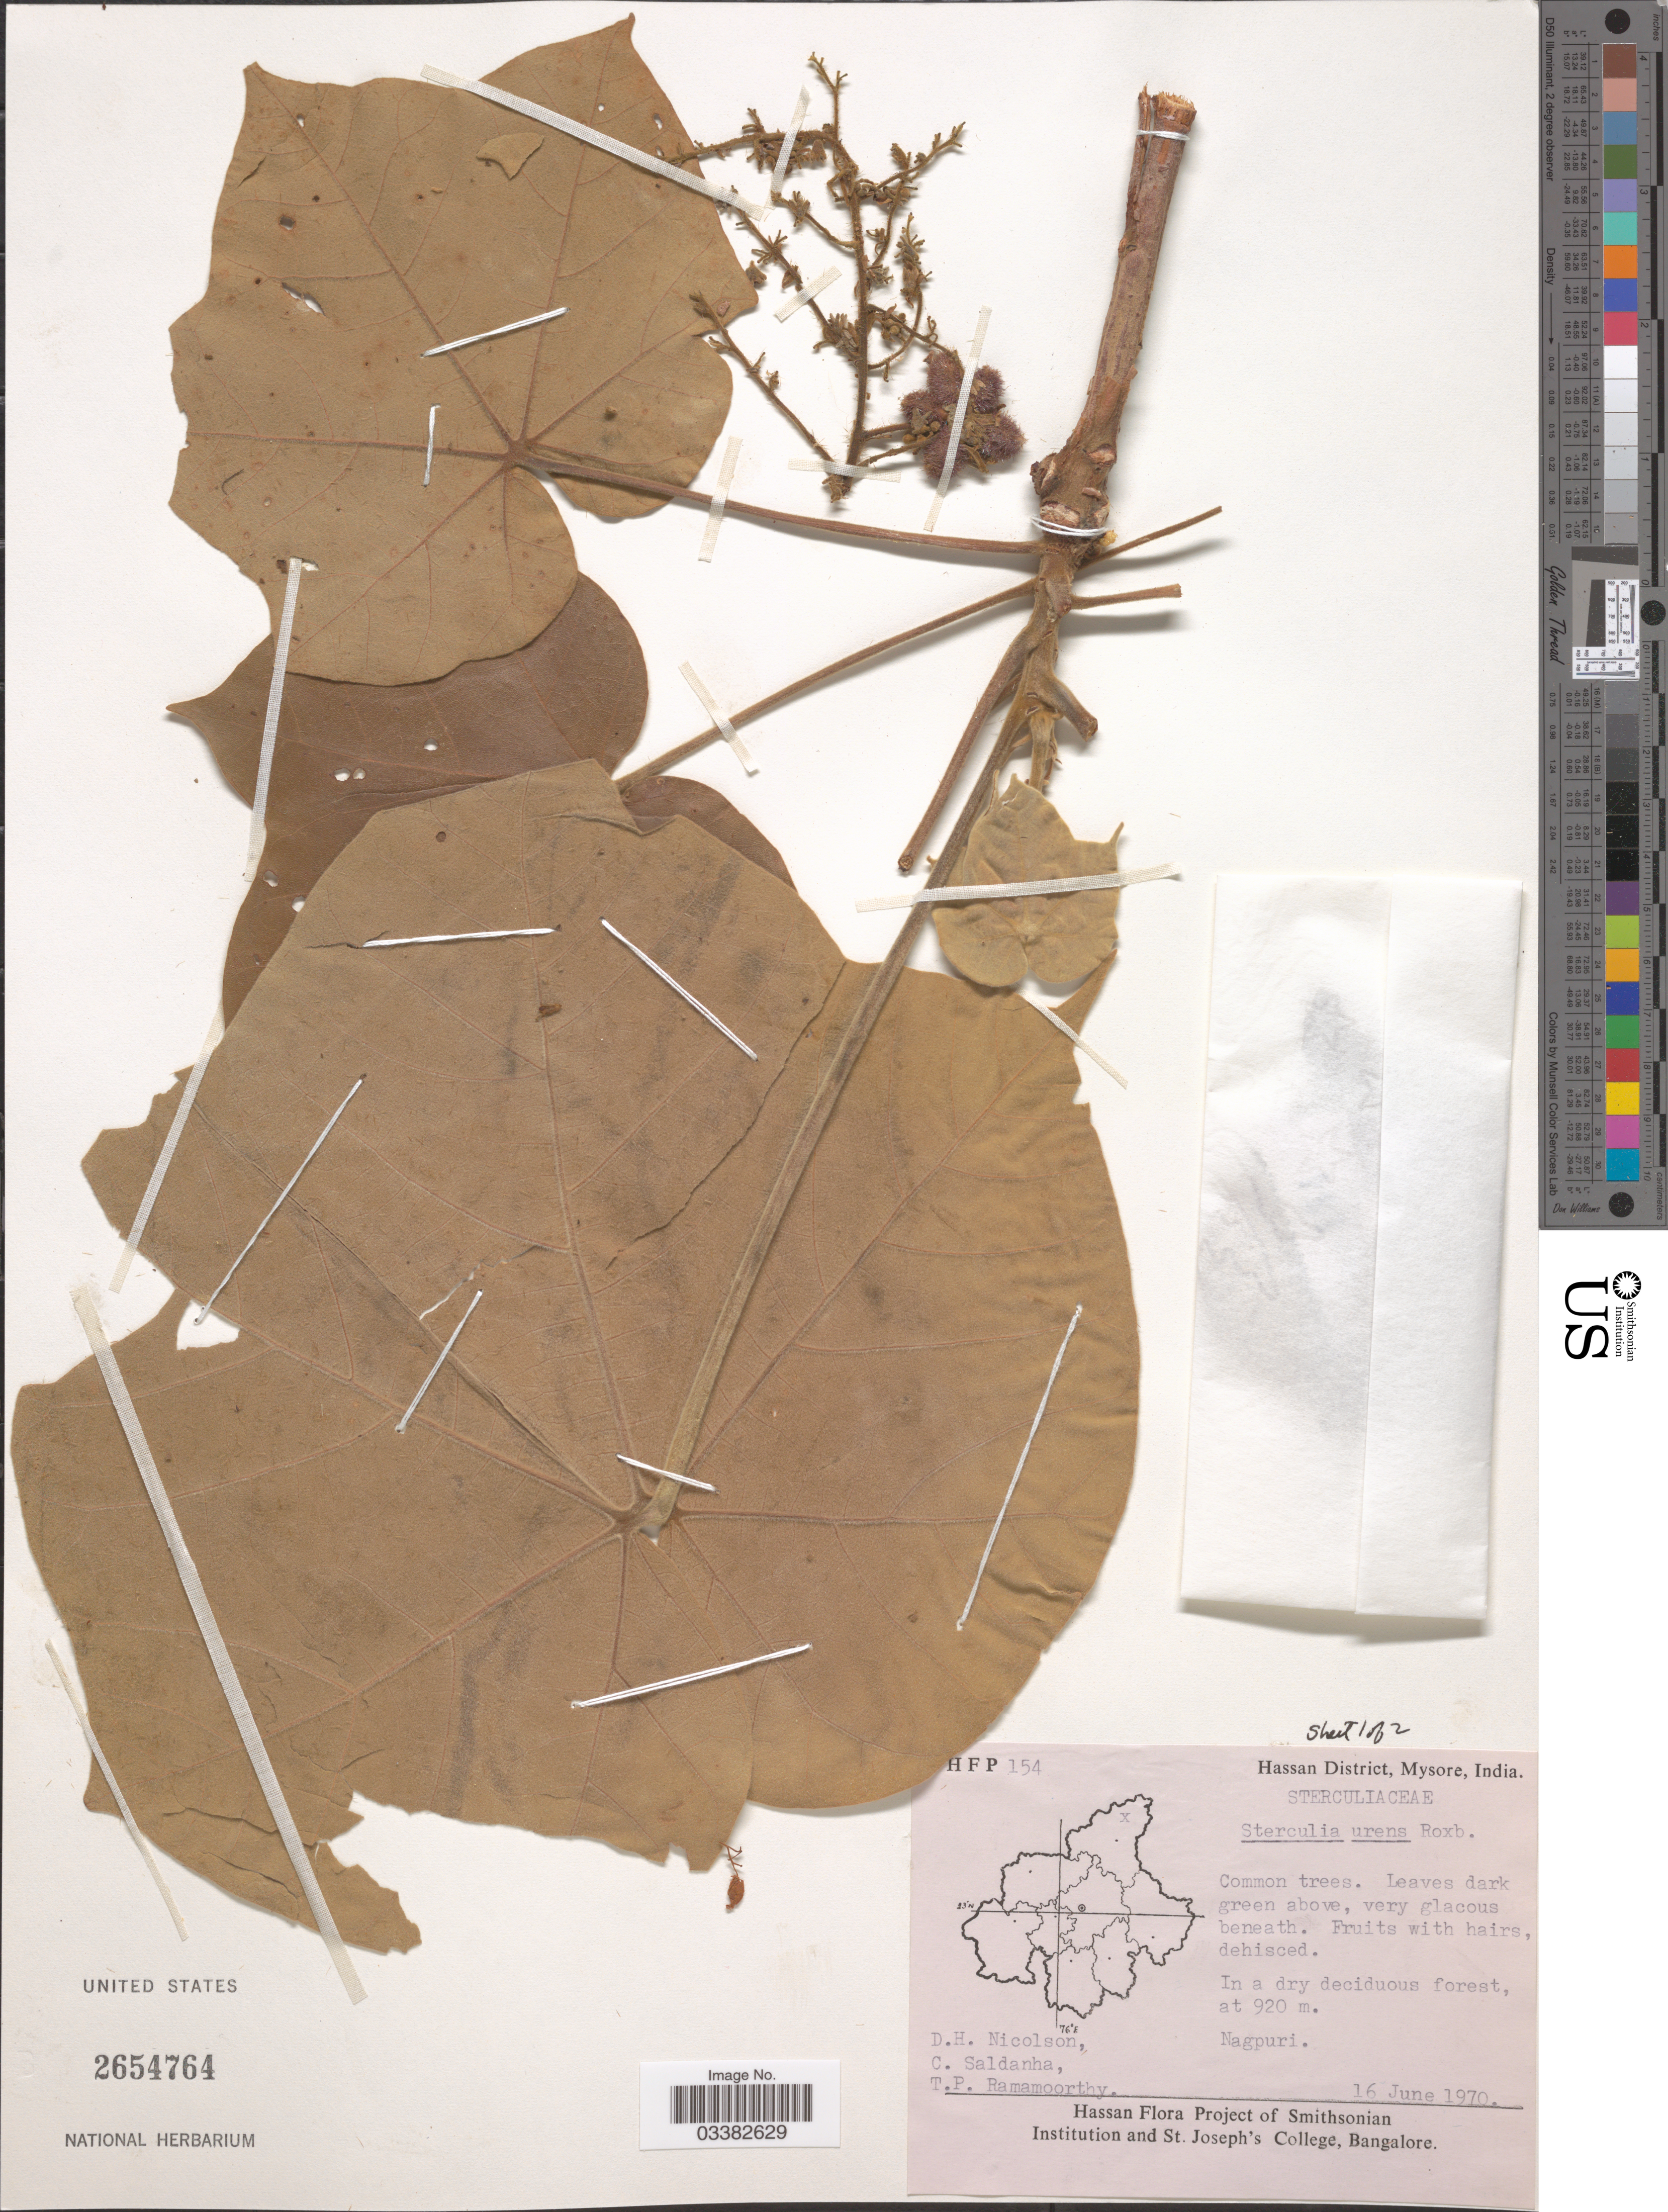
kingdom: Plantae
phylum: Tracheophyta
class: Magnoliopsida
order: Malvales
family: Malvaceae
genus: Sterculia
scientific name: Sterculia urens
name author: Roxb.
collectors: D. H. Nicolson, C. Saldanha & T. P. Ramamoorthy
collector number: H F P 154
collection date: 1970-06-16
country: India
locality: Hassan District, Mysore. Nagpuri.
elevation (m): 920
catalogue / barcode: US 2654764